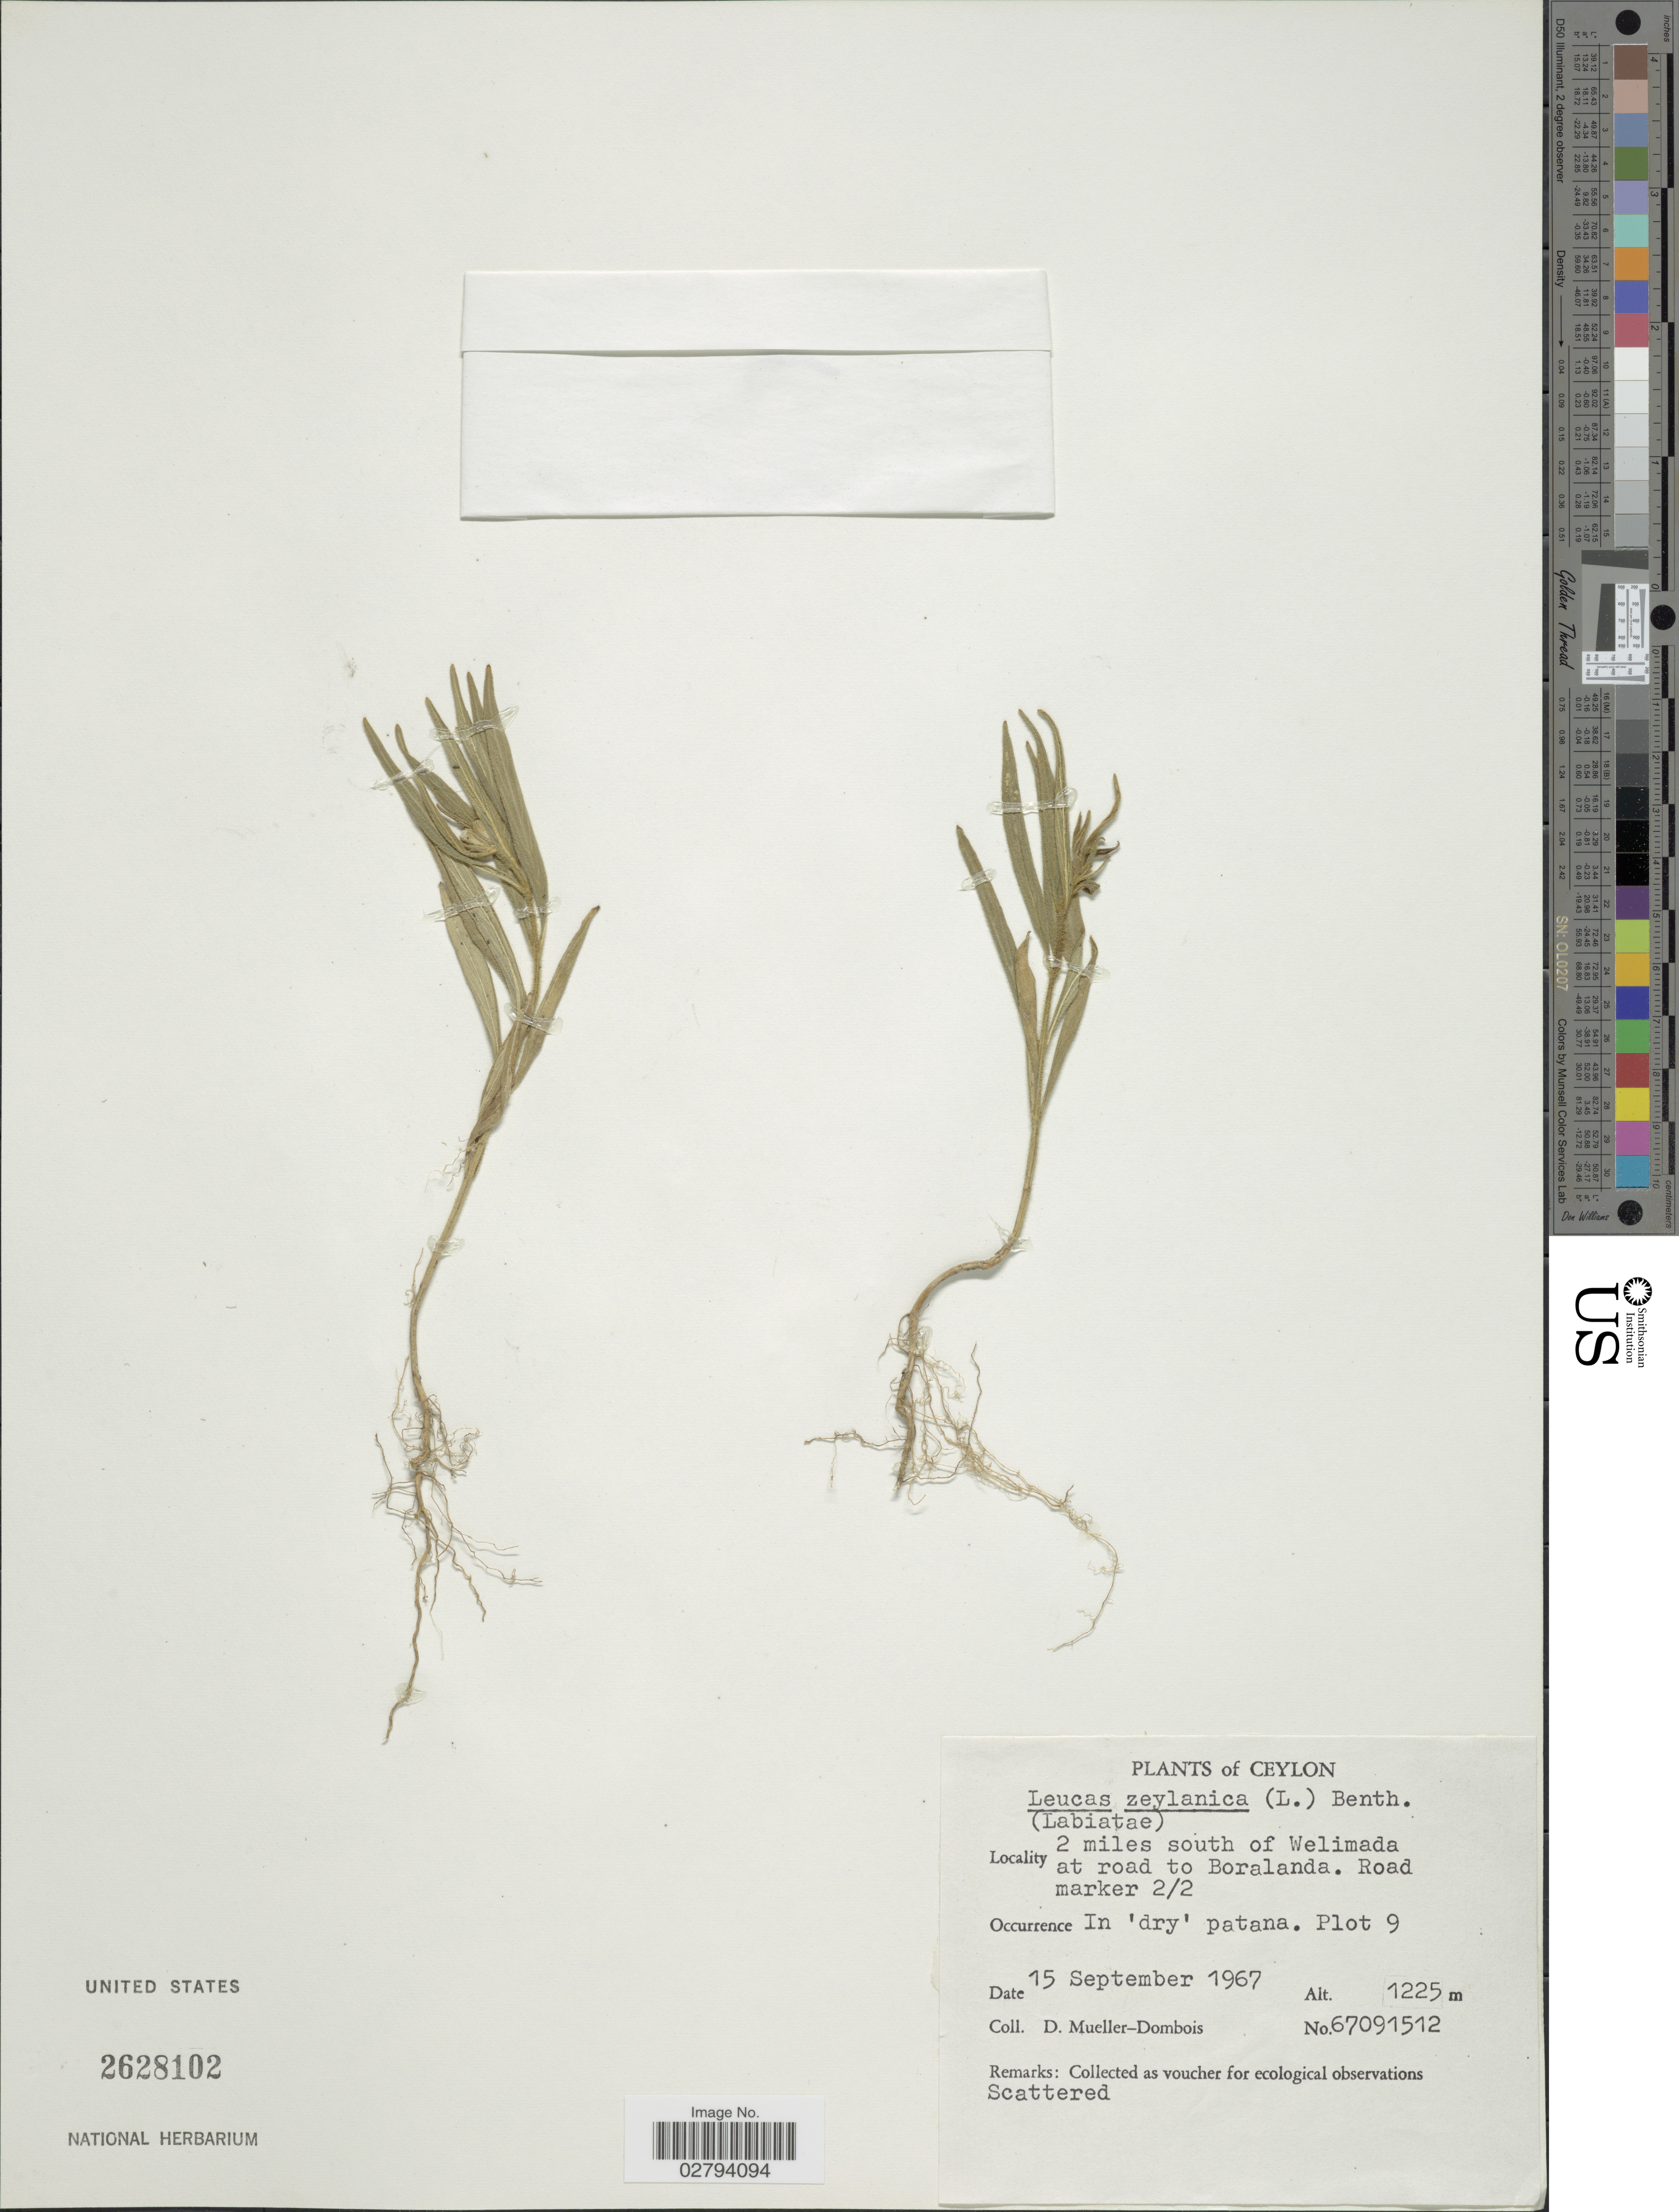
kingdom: Plantae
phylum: Tracheophyta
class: Magnoliopsida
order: Lamiales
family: Lamiaceae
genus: Leucas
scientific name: Leucas zeylanica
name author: (L.) W.T. Aiton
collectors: D. Mueller-Dombois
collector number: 67091512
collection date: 1967-09-15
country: Sri Lanka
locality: Ceylon, 2 miles south of Welimada at road to Boralanda, Road marker 2/2, Plot 9.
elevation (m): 1225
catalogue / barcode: US 2628102